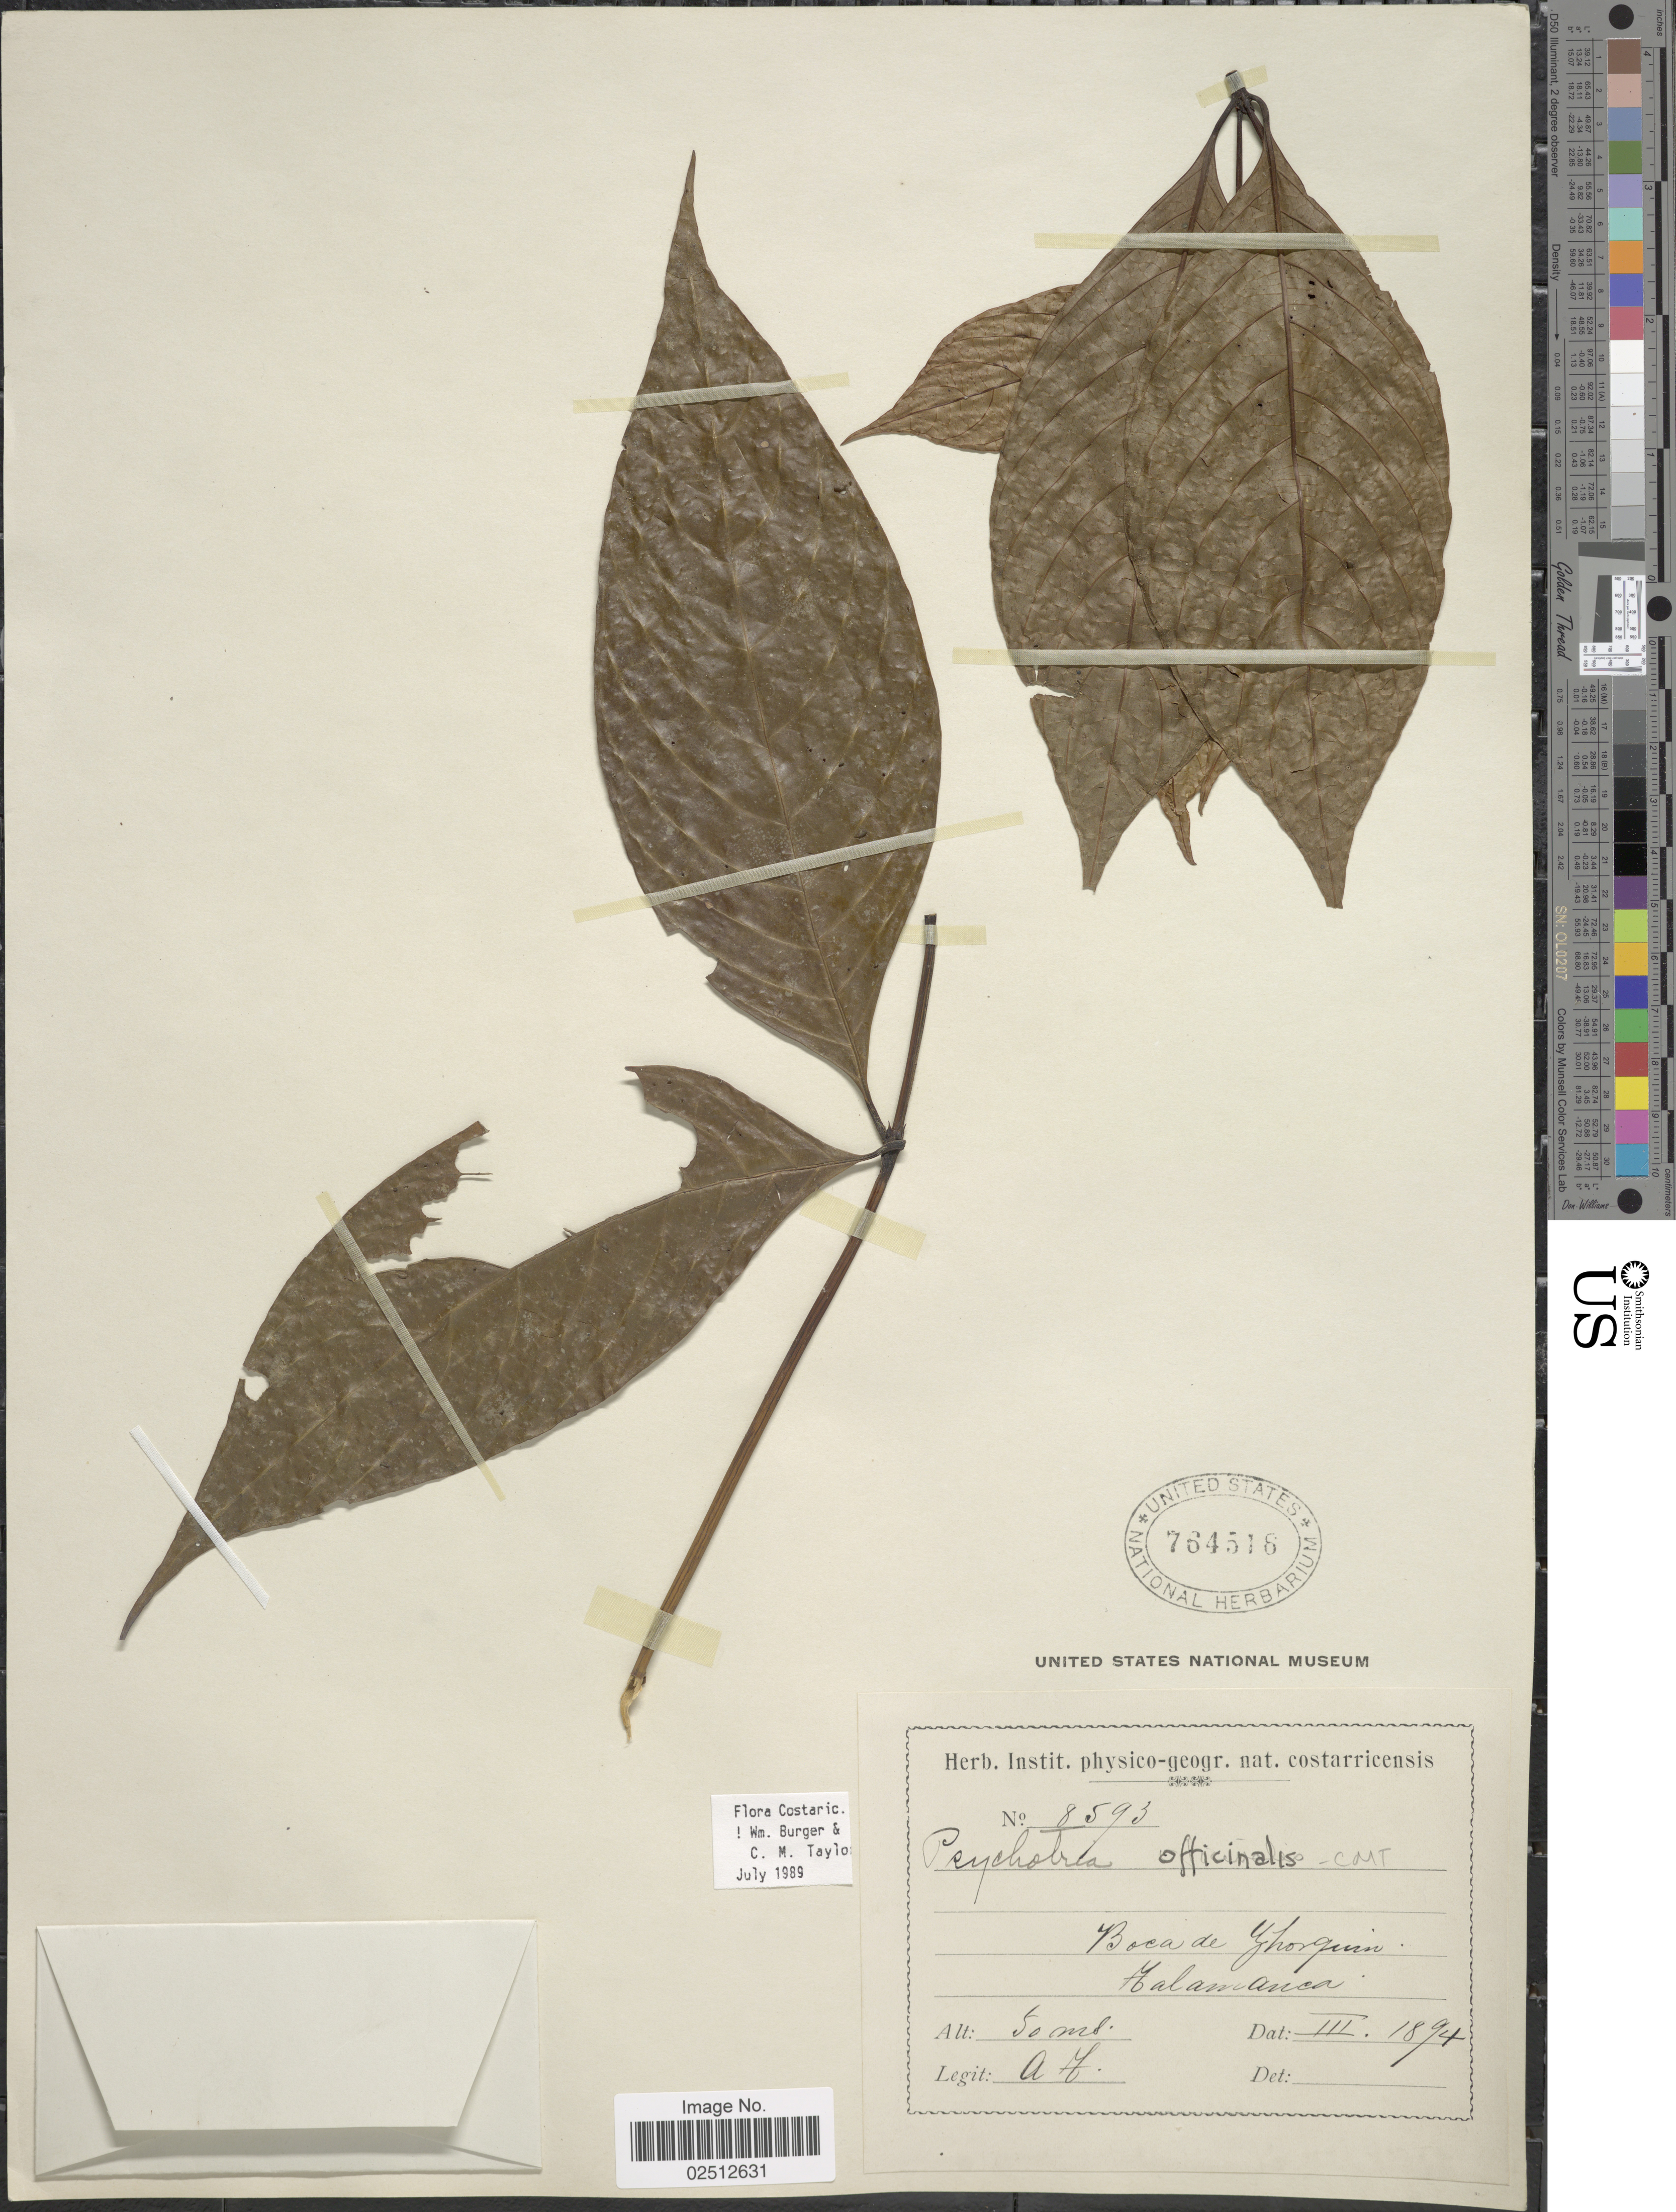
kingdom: Plantae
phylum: Tracheophyta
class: Magnoliopsida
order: Gentianales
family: Rubiaceae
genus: Psychotria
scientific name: Psychotria officinalis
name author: (Aubl.) Raeusch.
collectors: A. T.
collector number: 8593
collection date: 1894-03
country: Costa Rica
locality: Boca de Zhorquin, Talamanca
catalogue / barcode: US 764516